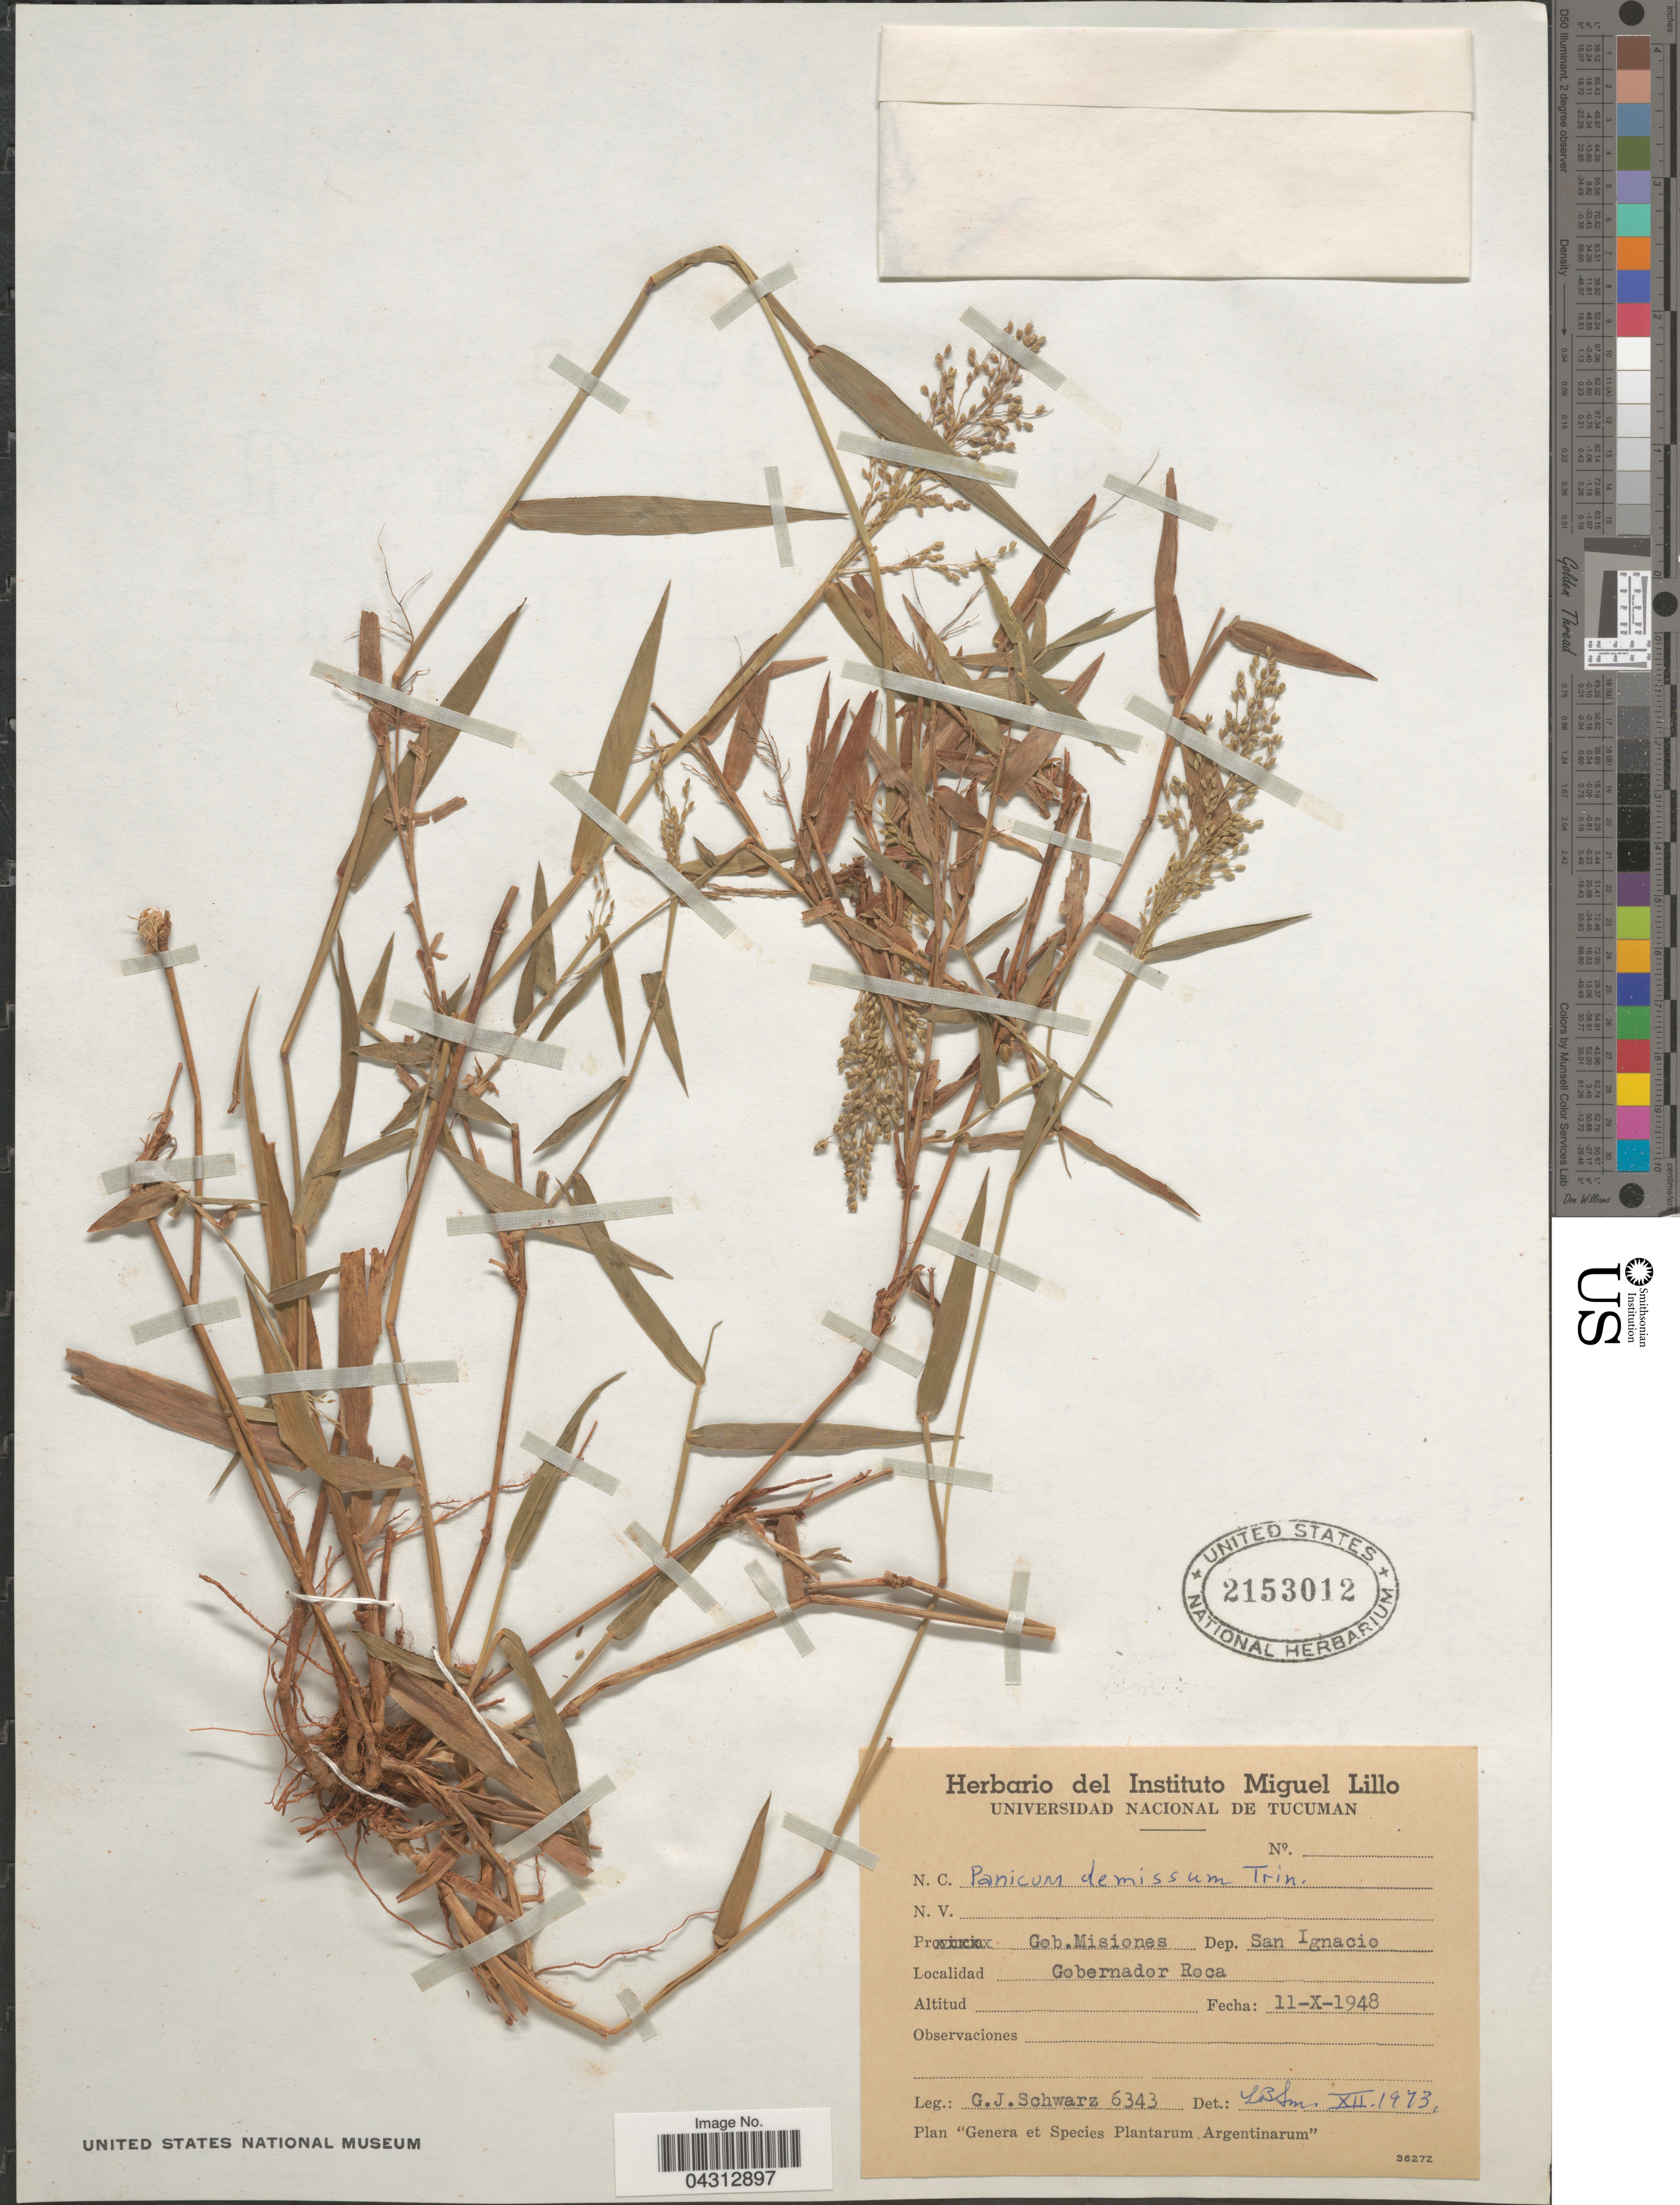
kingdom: Plantae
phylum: Tracheophyta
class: Liliopsida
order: Poales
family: Poaceae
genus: Dichanthelium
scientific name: Dichanthelium sabulorum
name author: (Lam.) Gould & C.A. Clark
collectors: G. J. Schwarz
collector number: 6343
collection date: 1948-10-11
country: Argentina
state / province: Misiones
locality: Gob. Misiones. Dep. San Ignacio. Gobernador Roca.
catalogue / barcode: US 2153012